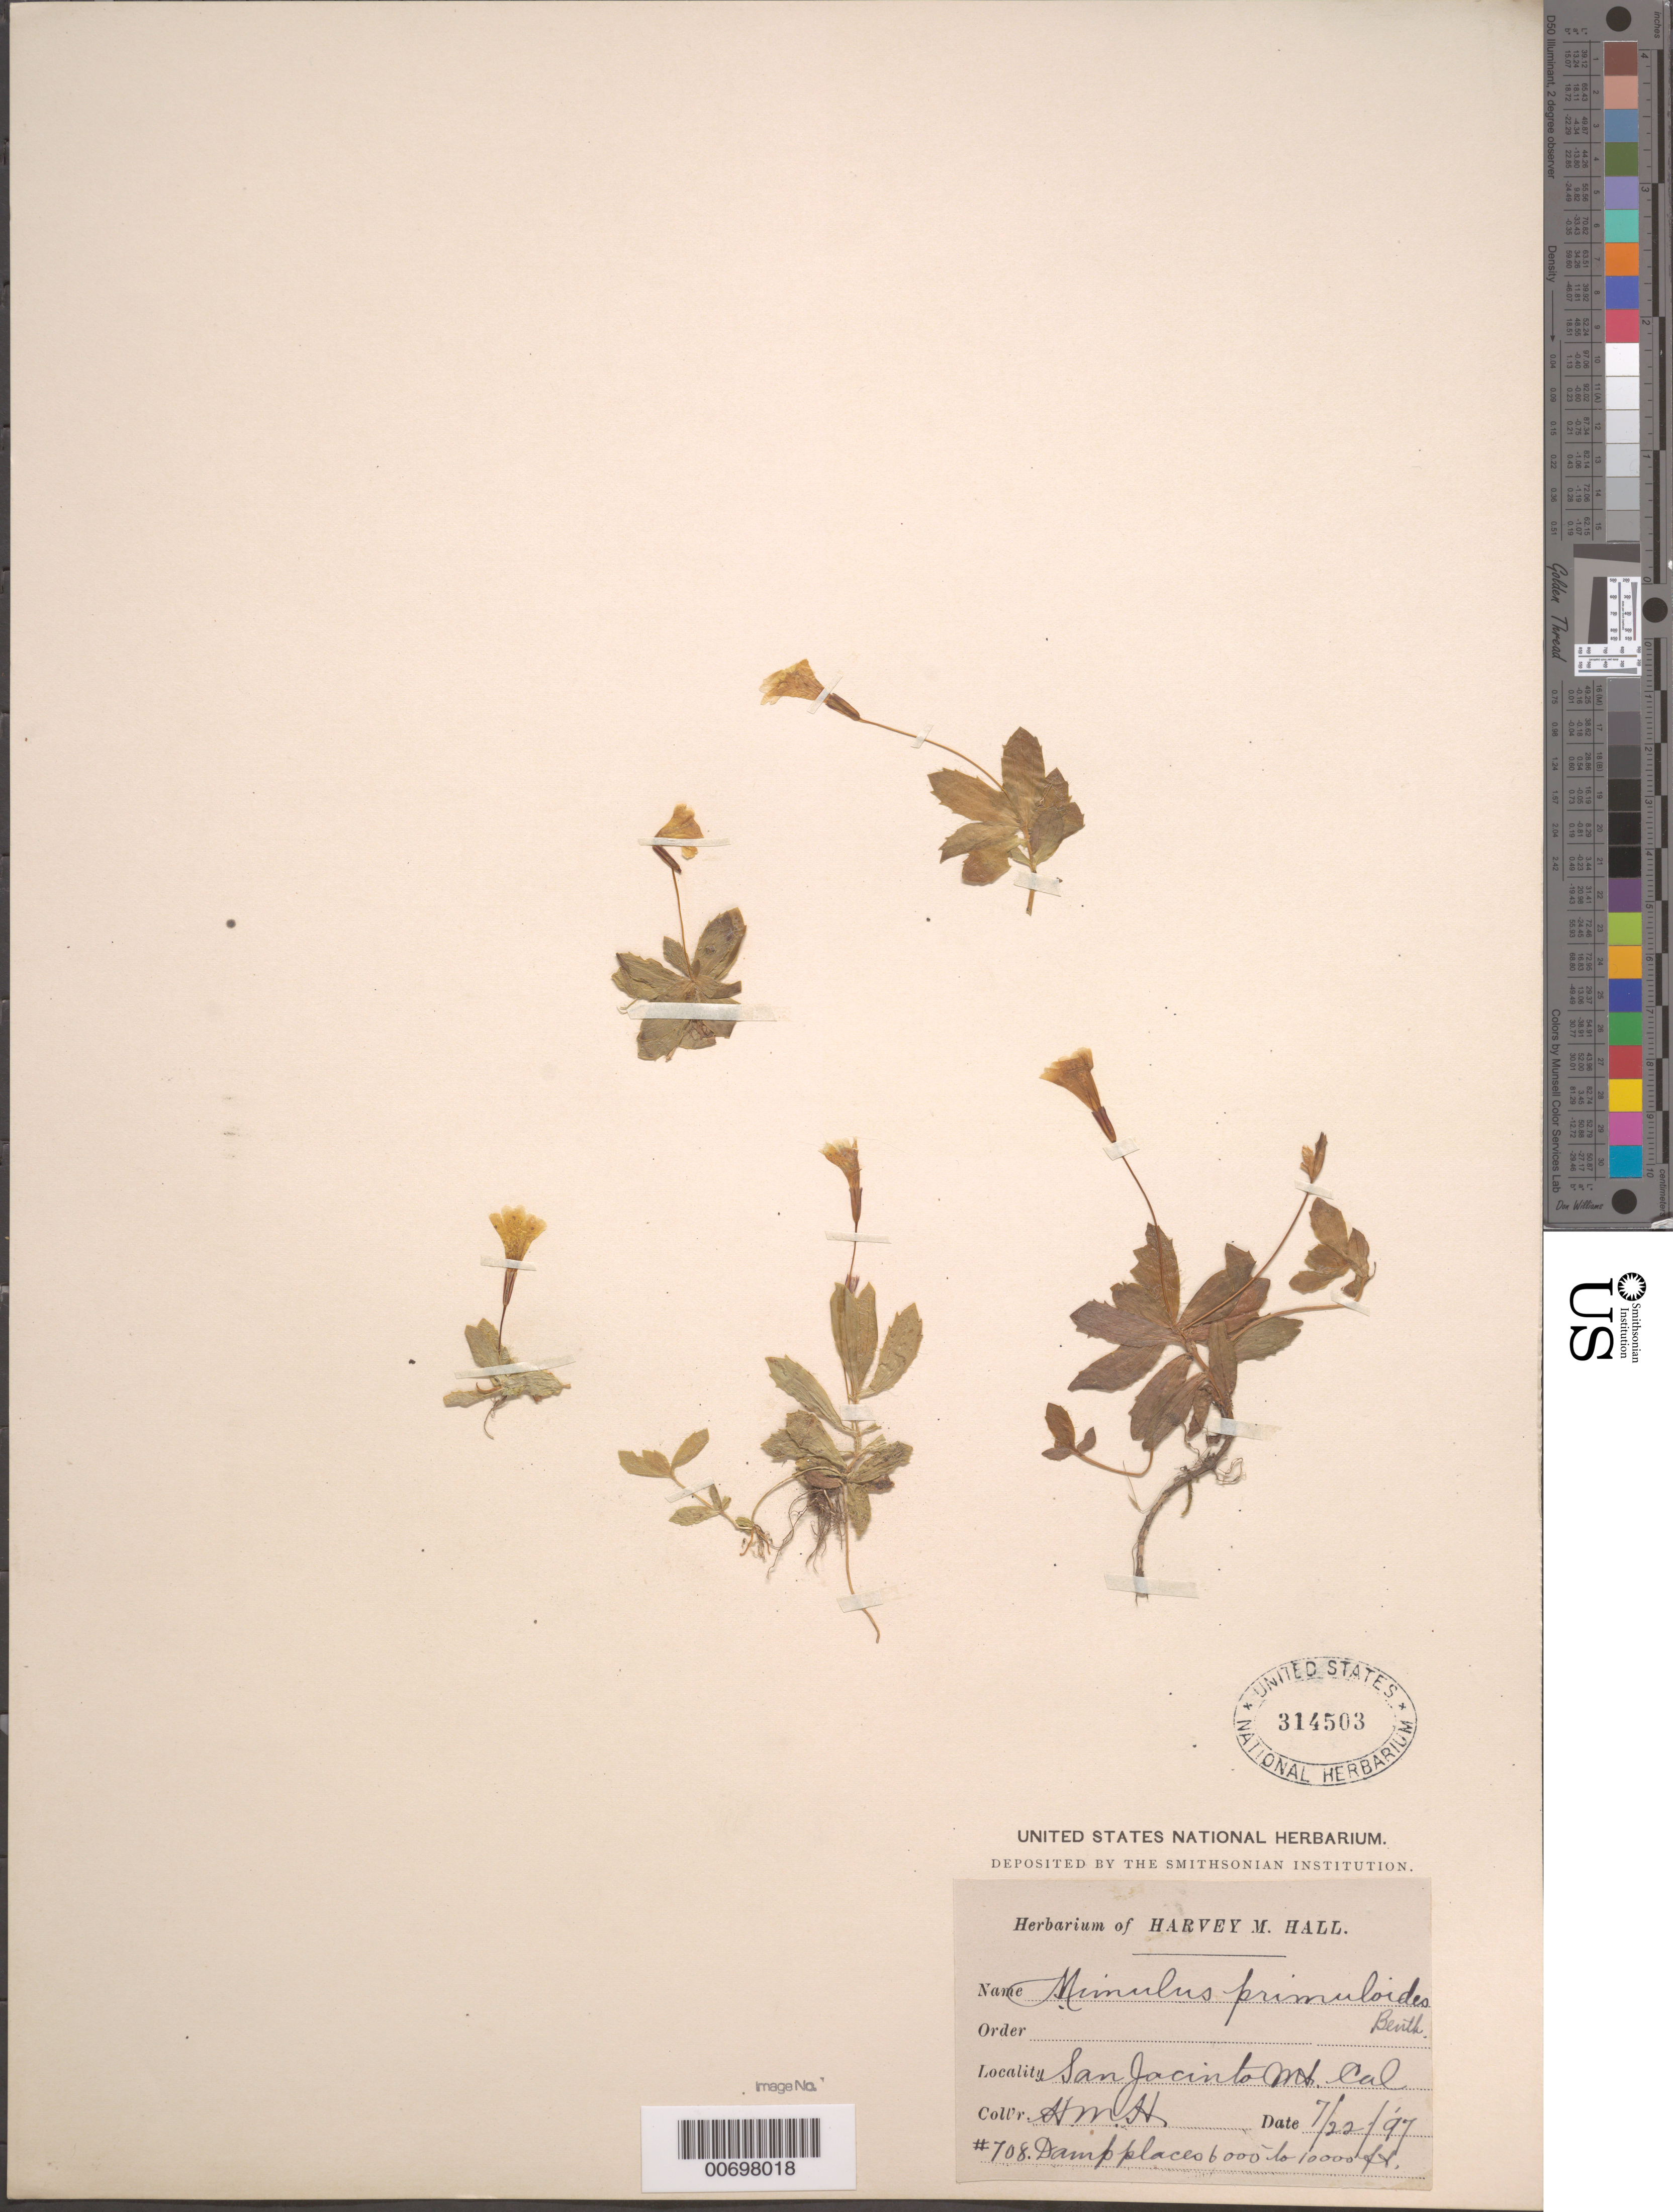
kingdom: Plantae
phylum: Tracheophyta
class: Magnoliopsida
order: Lamiales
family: Phrymaceae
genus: Mimulus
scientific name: Mimulus primuloides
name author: Benth.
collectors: H. M. Hall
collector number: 708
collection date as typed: Transcribed d/m/y: 22/7/97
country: United States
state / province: California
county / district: Riverside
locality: San Jacinto Mt.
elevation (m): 1829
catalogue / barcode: US 314503